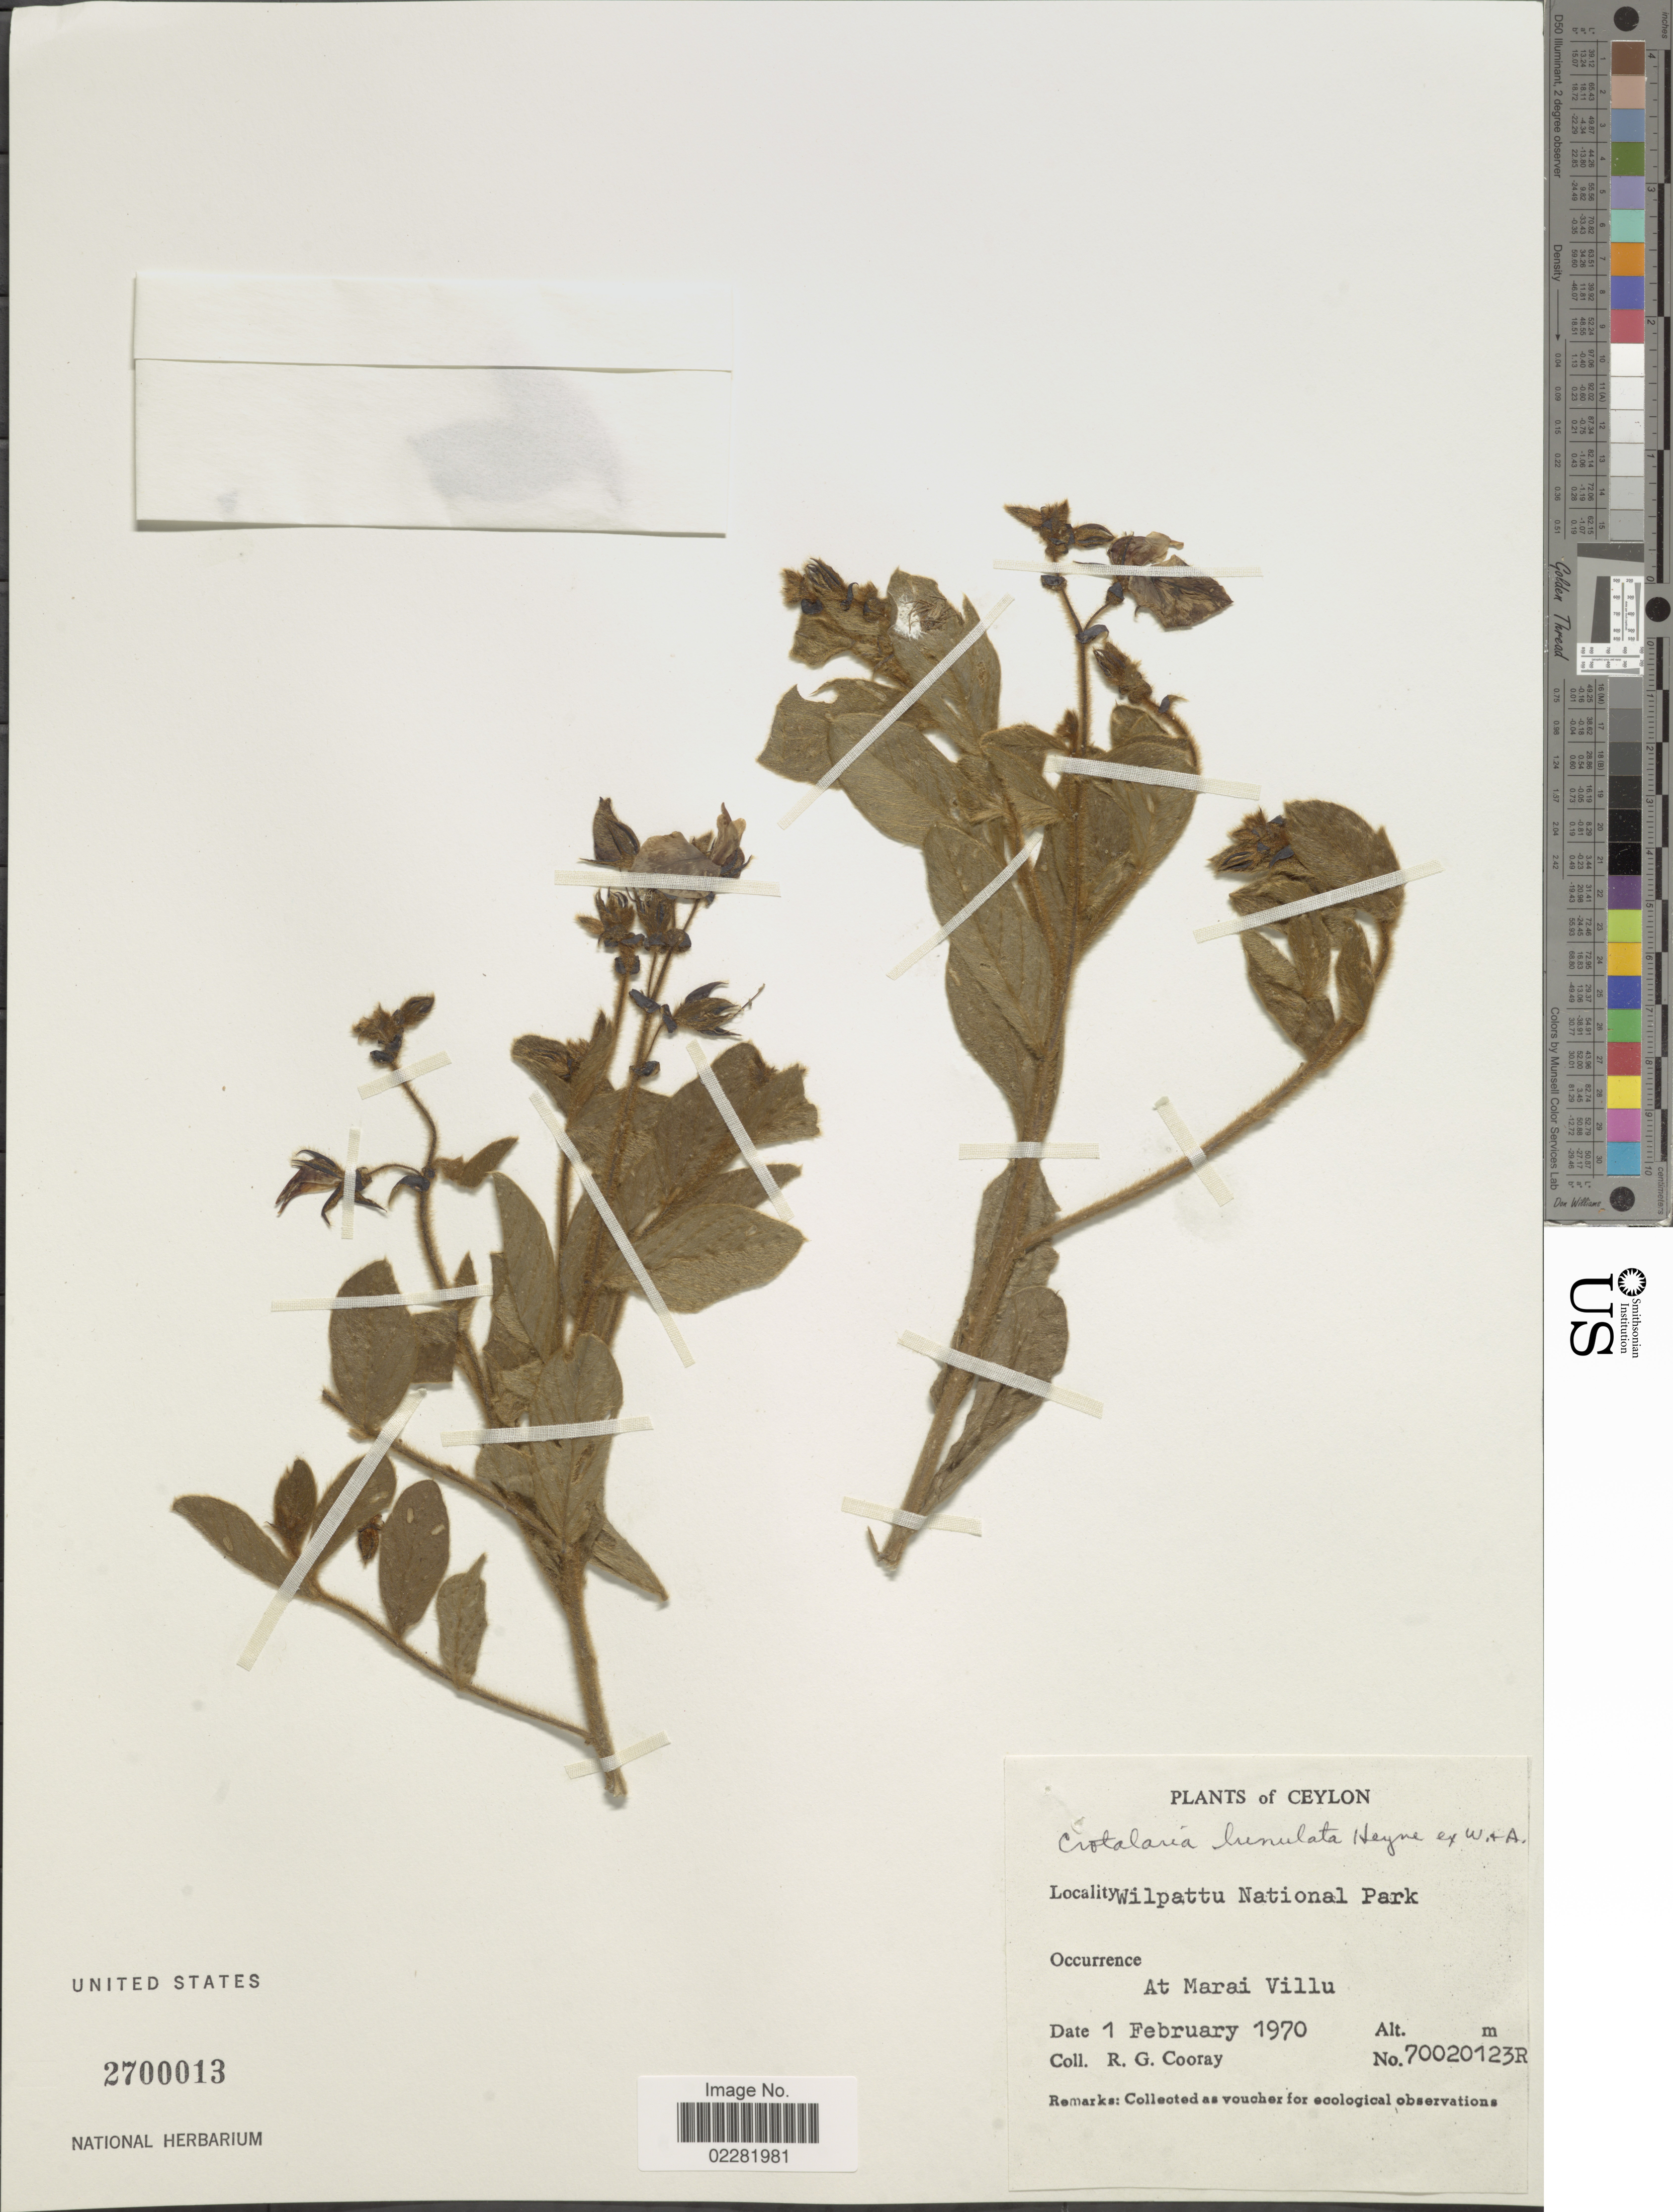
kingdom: Plantae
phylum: Tracheophyta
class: Magnoliopsida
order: Fabales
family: Fabaceae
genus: Crotalaria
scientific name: Crotalaria lunulata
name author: Wight & Arn.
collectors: R. Cooray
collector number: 70020123R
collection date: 1970-02-01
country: Sri Lanka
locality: Ceylon, Wilpattu National Park, At Marai Villu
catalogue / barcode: US 2700013